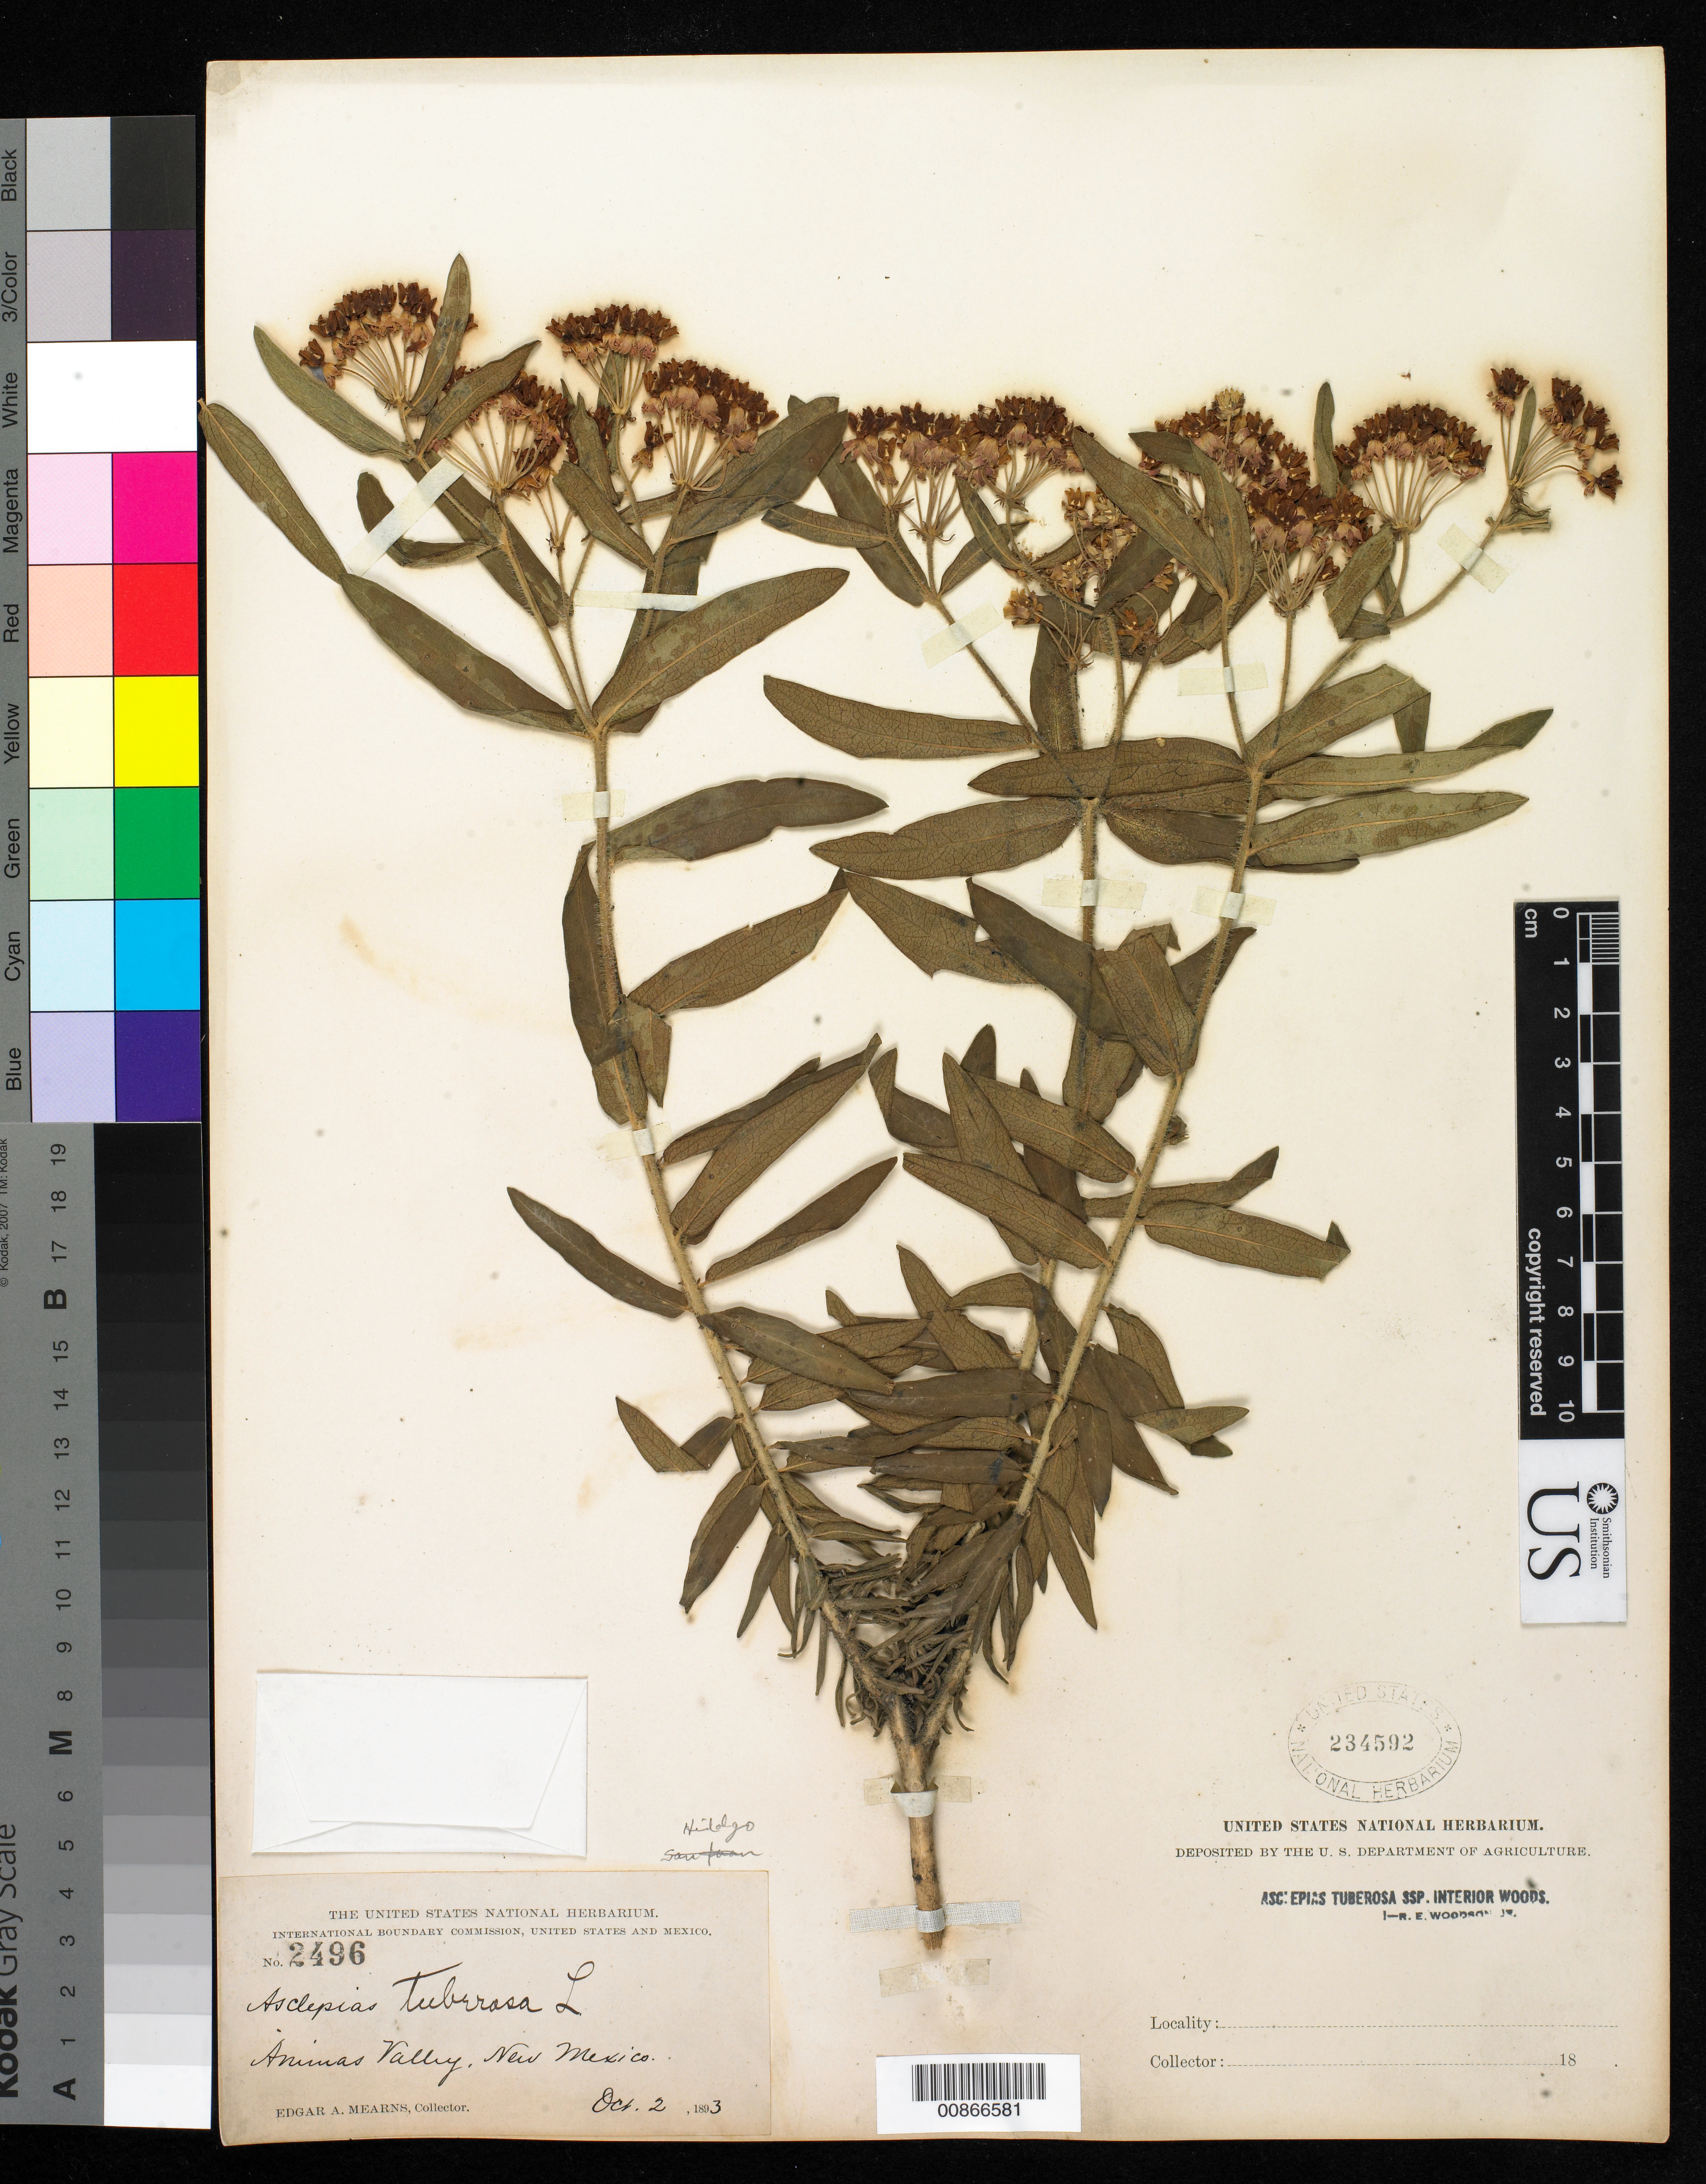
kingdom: Plantae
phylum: Tracheophyta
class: Magnoliopsida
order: Gentianales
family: Apocynaceae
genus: Asclepias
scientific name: Asclepias tuberosa subsp. interior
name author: Woodson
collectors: E. A. Mearns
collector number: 2496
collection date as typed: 02 Oct 1893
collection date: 1893-10-02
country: United States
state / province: New Mexico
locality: Animas Valley, New Mexico.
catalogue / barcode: US 234592